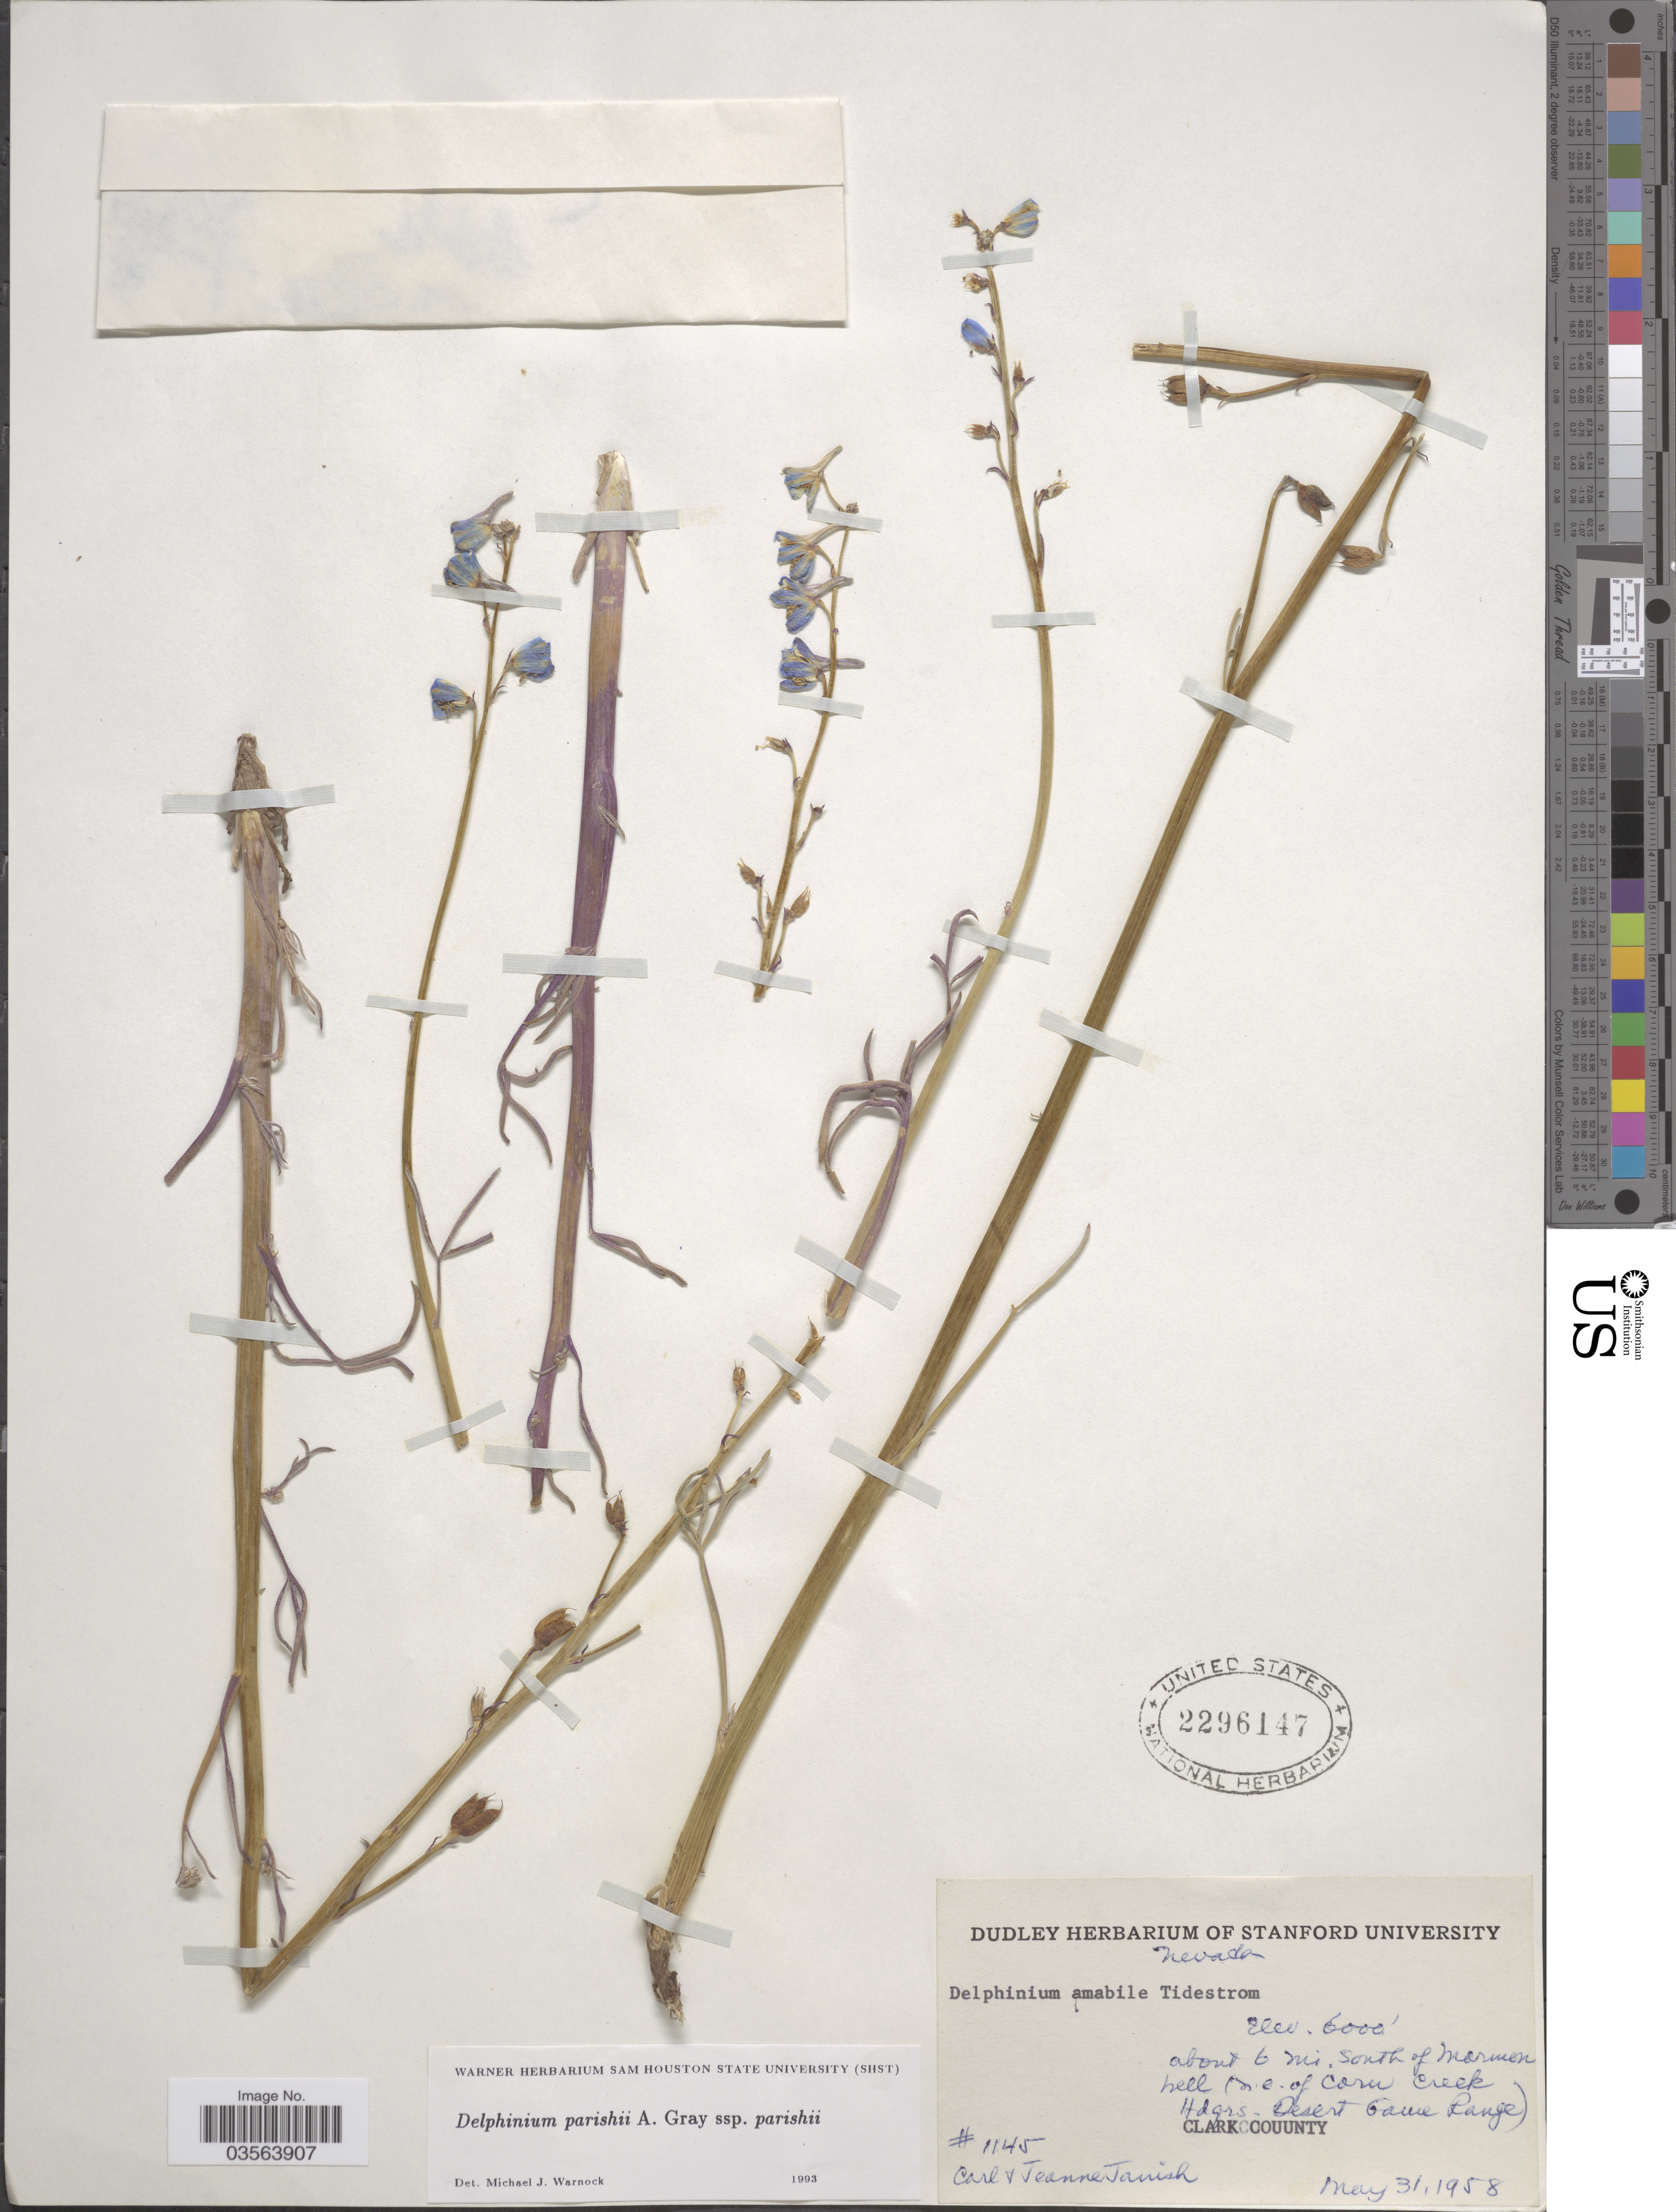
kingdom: Plantae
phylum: Tracheophyta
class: Magnoliopsida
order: Ranunculales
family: Ranunculaceae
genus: Delphinium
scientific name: Delphinium parishii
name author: A. Gray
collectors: C. F. Janish & J. Janish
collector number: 1145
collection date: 1958-05-31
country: United States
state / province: Nevada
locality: About 6 mi. south of Mormon hell (n.e. of Corn Creek Hdgrs - Desert Game Range). Clark Couunty.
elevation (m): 1829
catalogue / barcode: US 2296147